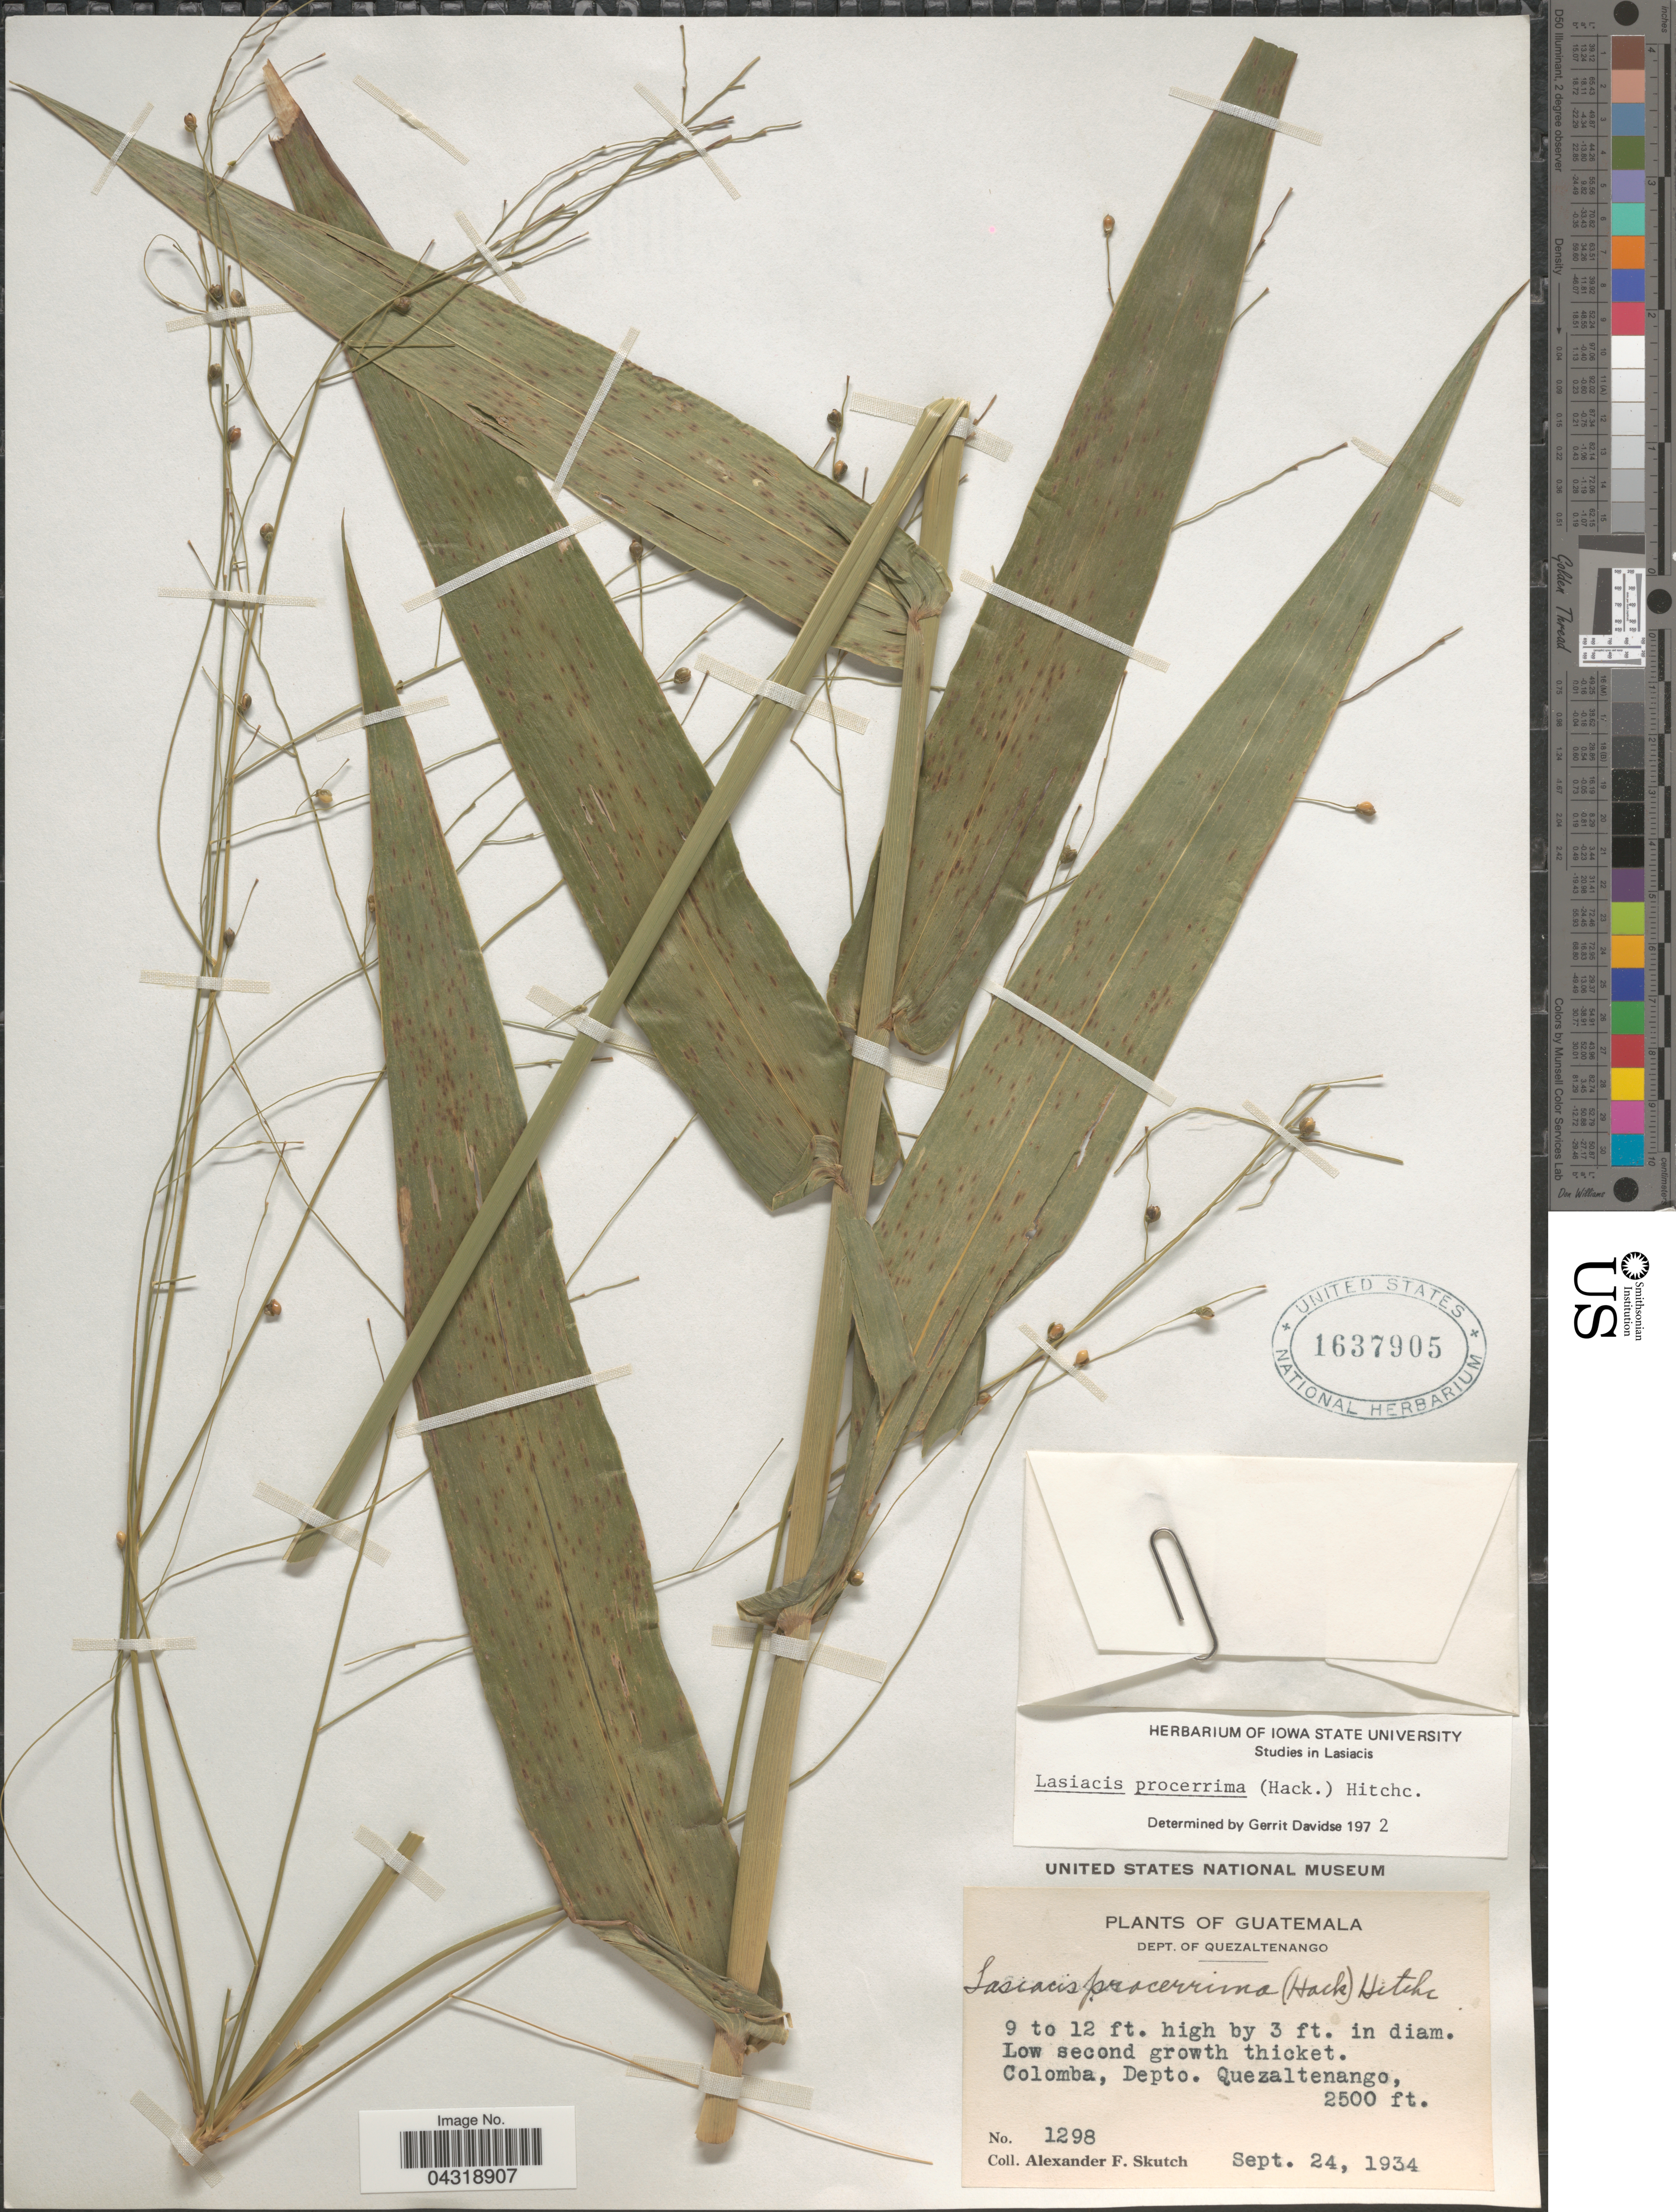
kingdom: Plantae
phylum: Tracheophyta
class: Liliopsida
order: Poales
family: Poaceae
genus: Lasiacis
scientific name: Lasiacis procerrima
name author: (Hack.) Hitchc.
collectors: A. F. Skutch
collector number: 1298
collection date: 1934-09-24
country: Guatemala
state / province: Quetzaltenango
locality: Dept. of Quezaltenango. Low second growth thicket. Colomba, Depto. Quezaltenango.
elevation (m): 762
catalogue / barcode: US 1637905